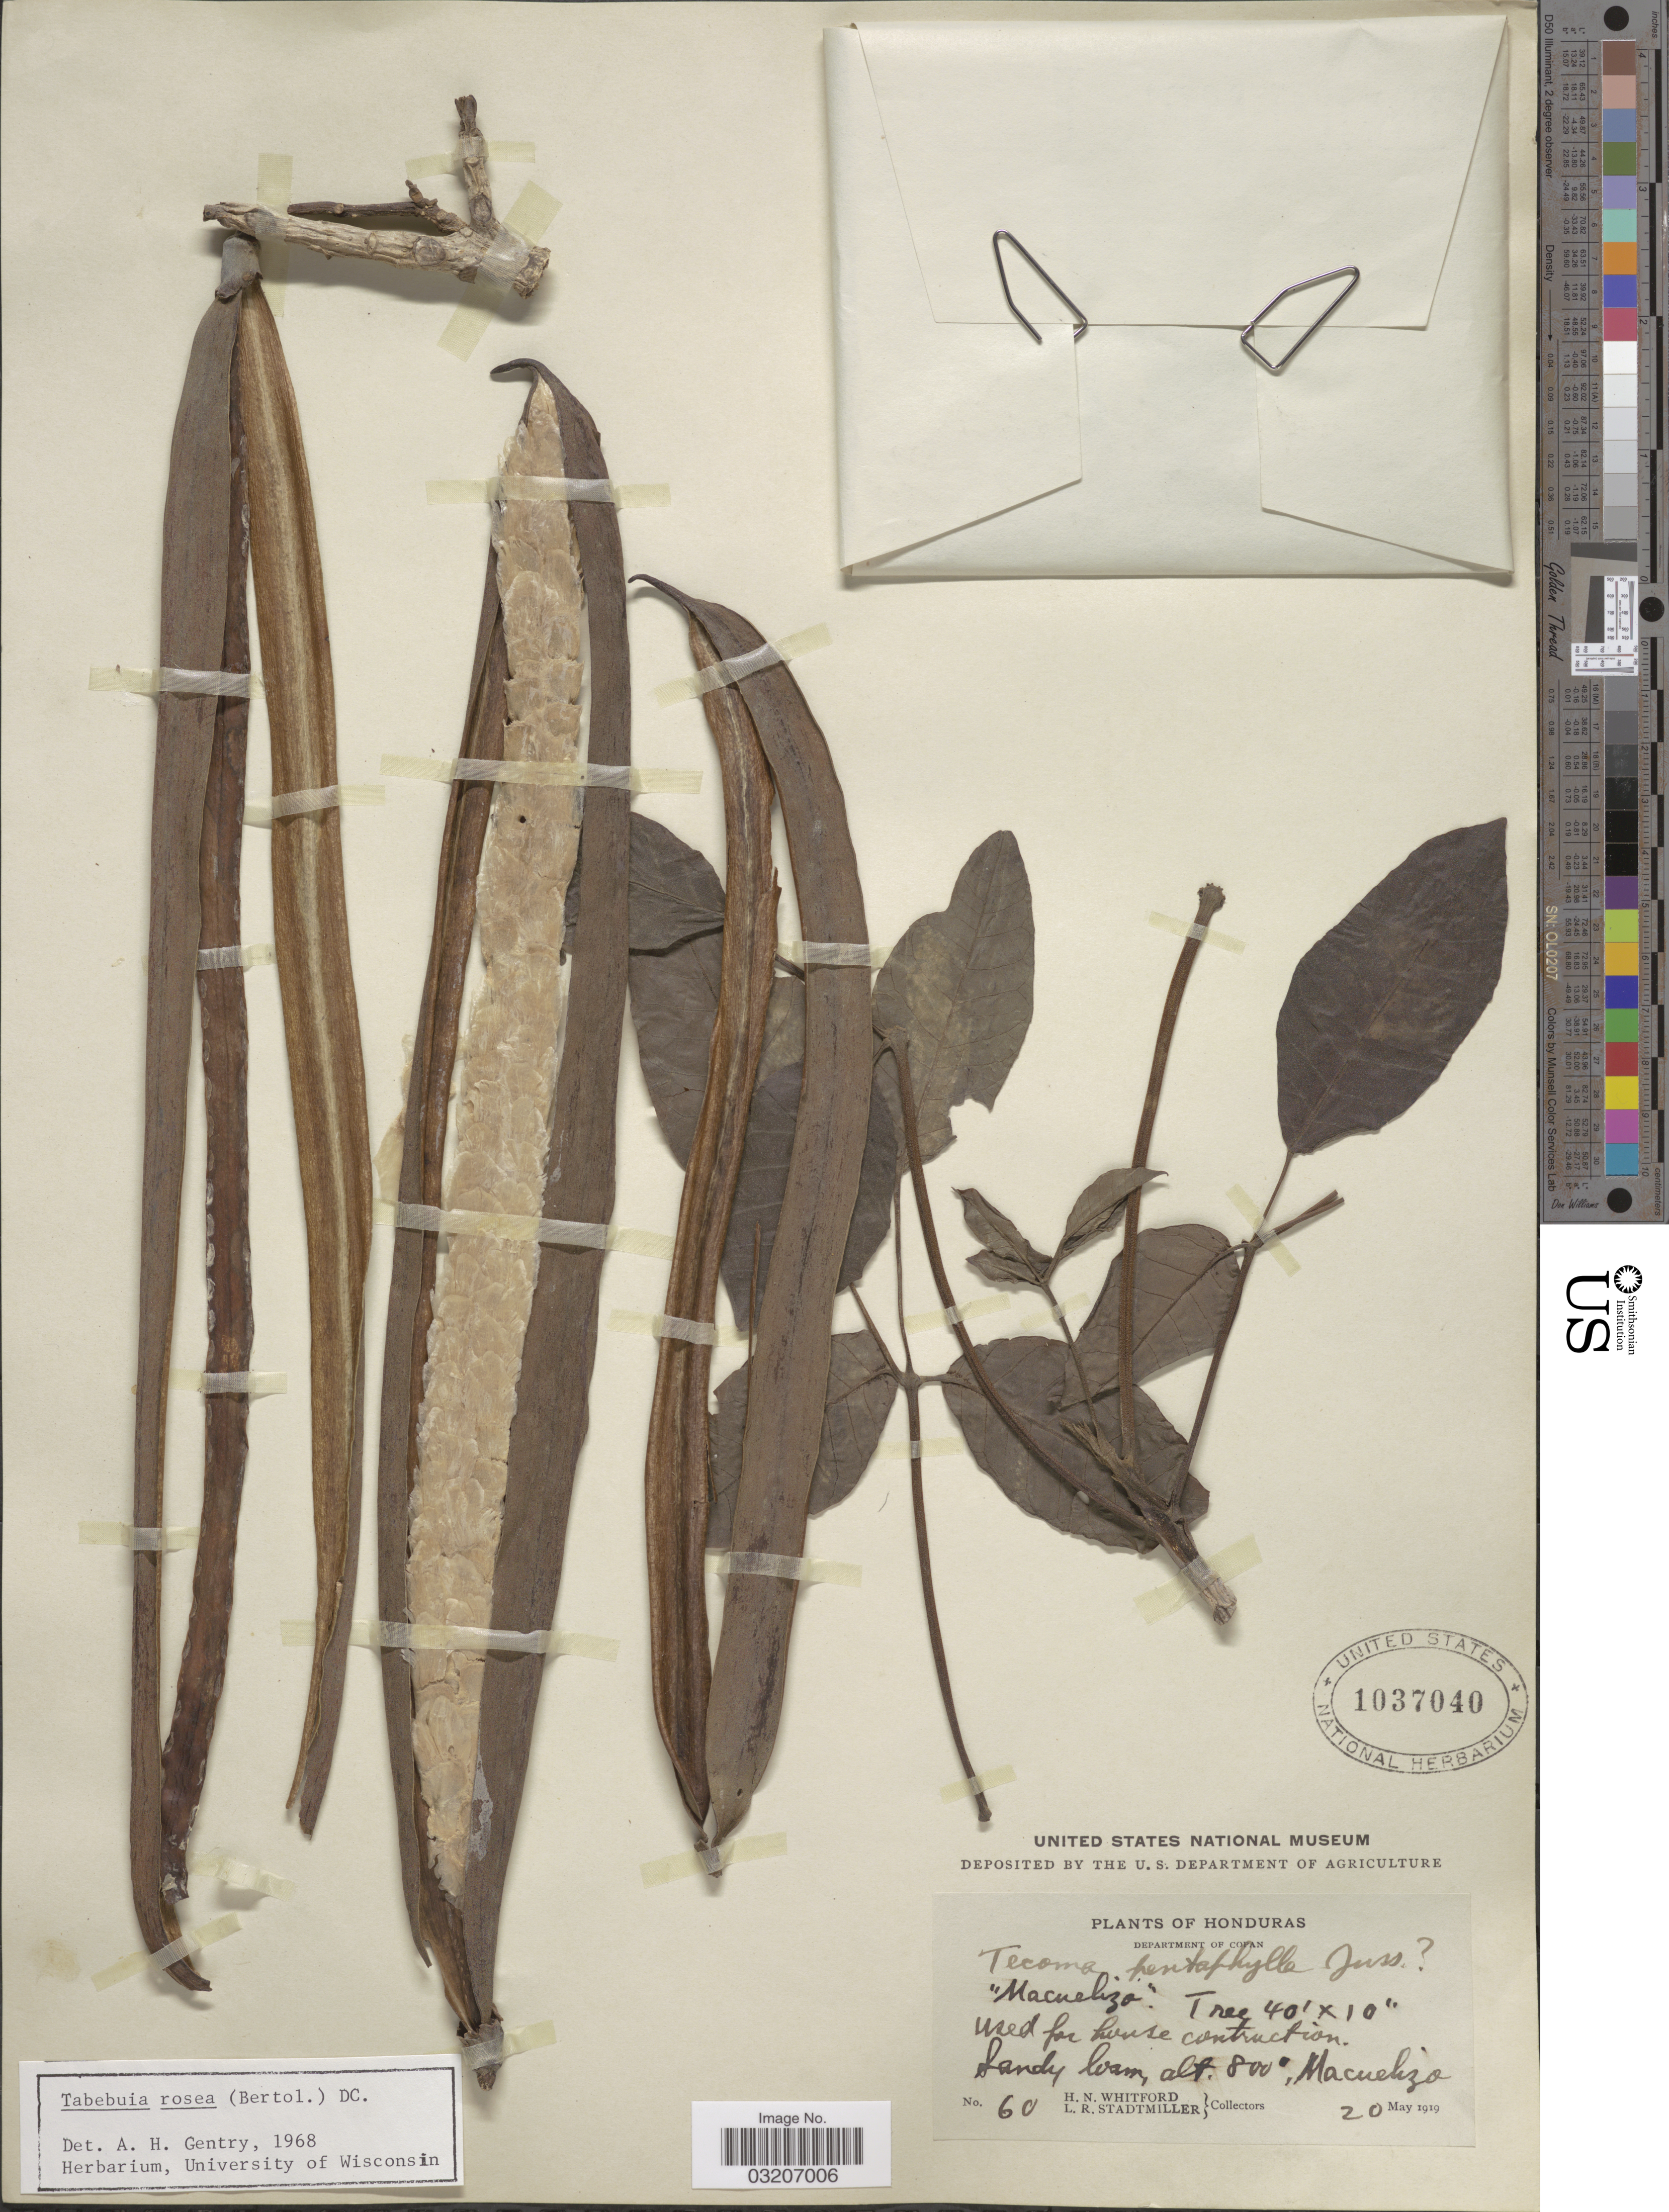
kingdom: Plantae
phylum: Tracheophyta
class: Magnoliopsida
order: Lamiales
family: Bignoniaceae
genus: Tabebuia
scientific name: Tabebuia rosea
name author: (Bertol.) DC.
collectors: H. N. Whitford & L. Stadtmiller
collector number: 60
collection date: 1919-05-20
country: Honduras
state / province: Copán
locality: Department of Copan.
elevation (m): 244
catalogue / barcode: US 1037040